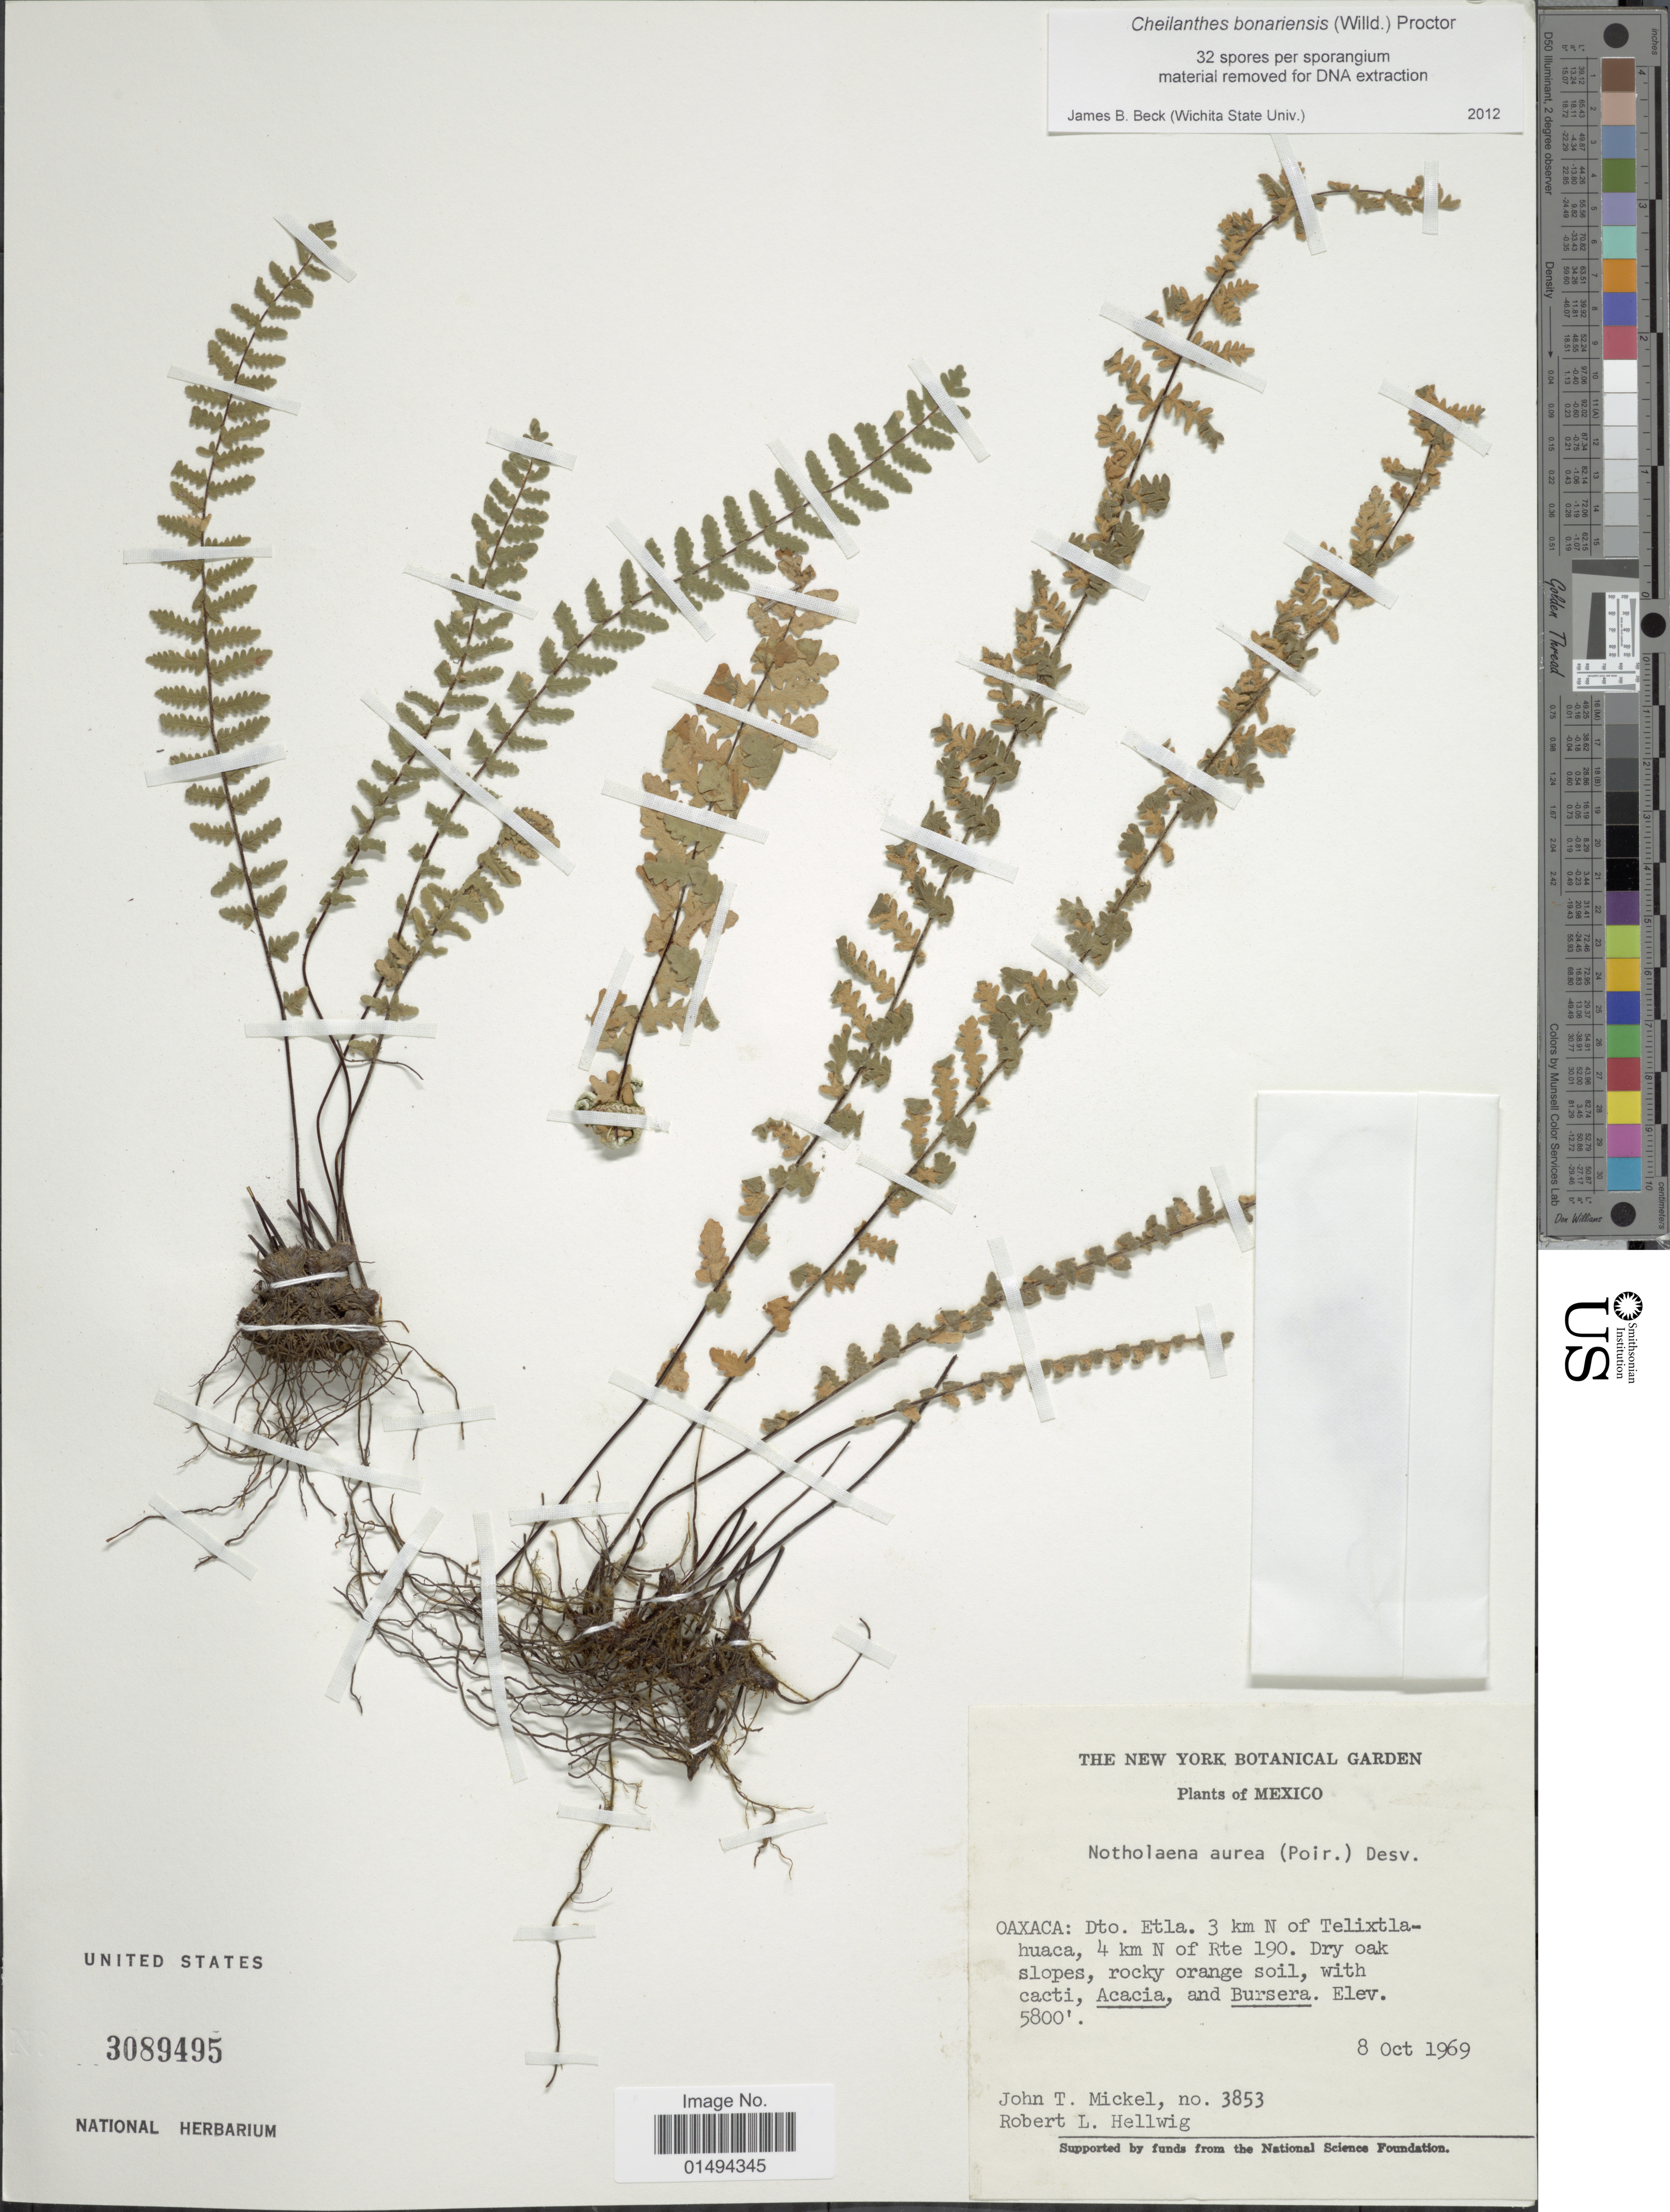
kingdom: Plantae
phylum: Tracheophyta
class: Polypodiopsida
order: Polypodiales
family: Pteridaceae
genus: Myriopteris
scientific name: Myriopteris aurea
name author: (Poir.) Grusz & Windham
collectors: J. T. Mickel & R. Hellwig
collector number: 3853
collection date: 1969-10-08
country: Mexico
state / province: Oaxaca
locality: Dto. Etla. 3 km N of Telixtlahuaca, 4 km N of Rte 190. Dry oak slopes, rocky orange soilm with cacti, Acacia and Bursera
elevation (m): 1768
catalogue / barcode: US 3089495